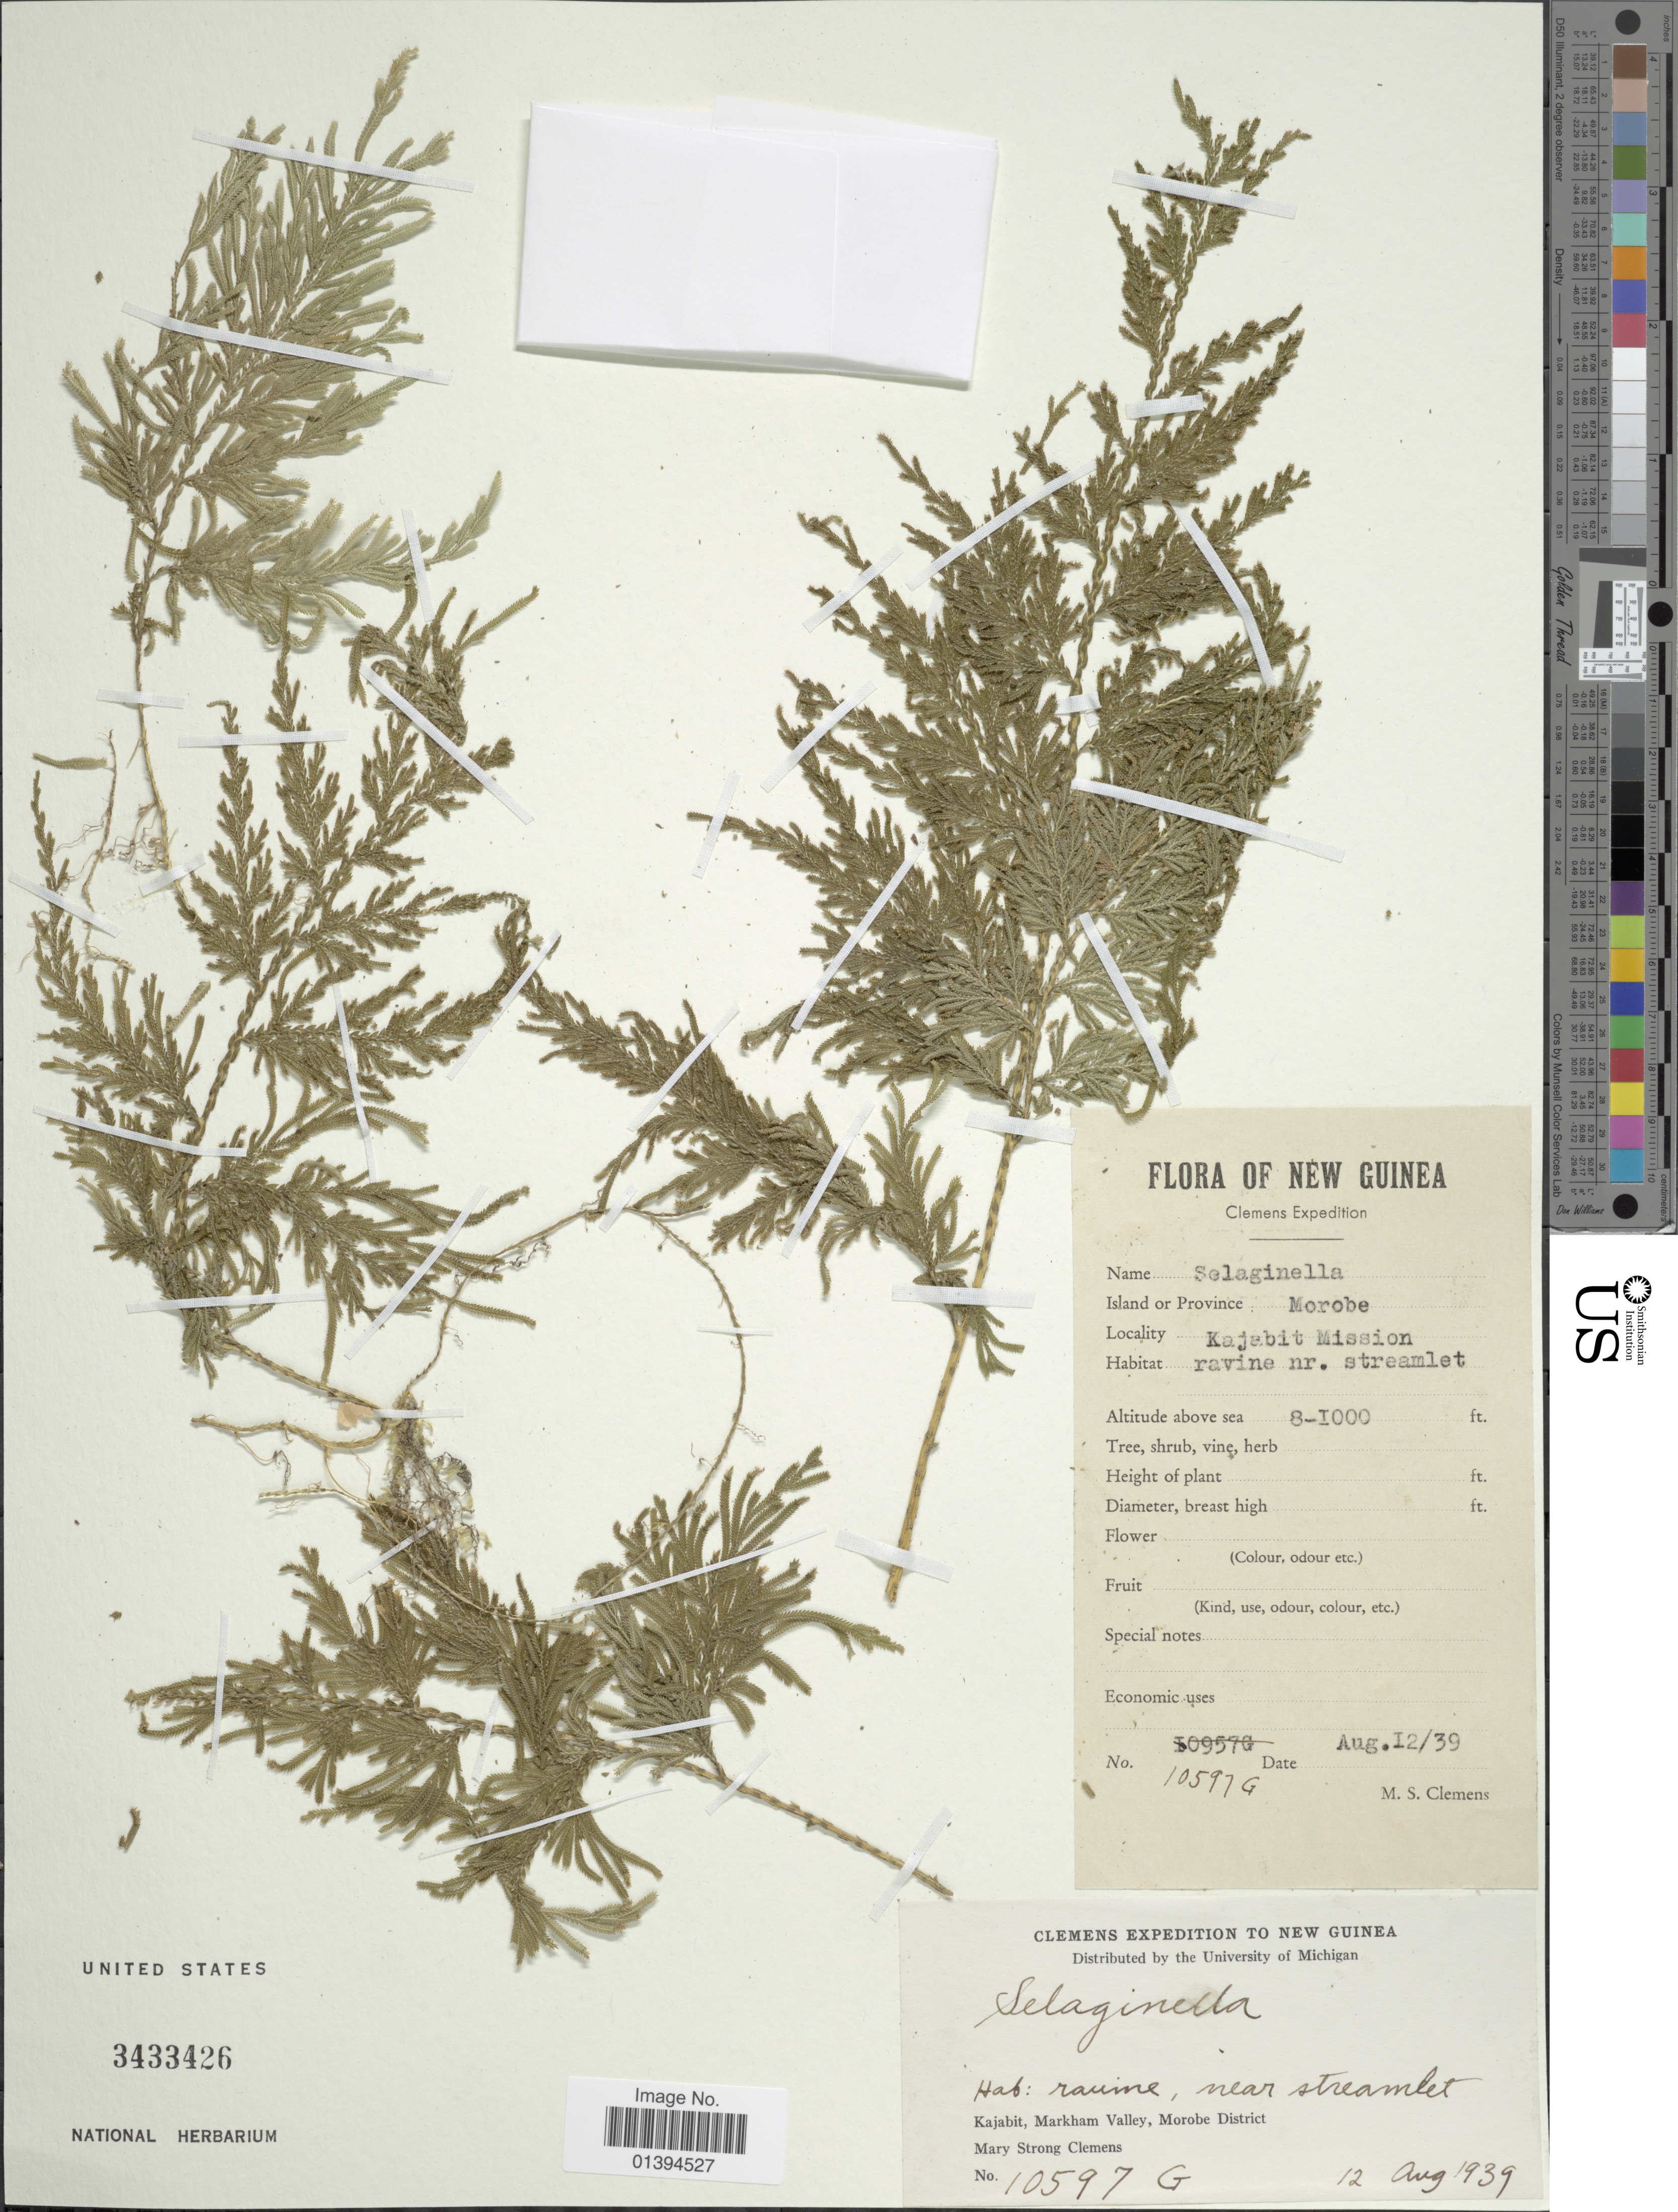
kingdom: Plantae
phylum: Tracheophyta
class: Lycopodiopsida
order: Selaginellales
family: Selaginellaceae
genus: Selaginella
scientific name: Selaginella sp.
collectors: M. S. Clemens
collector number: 10597G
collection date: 1939-08-12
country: Papua New Guinea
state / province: Morobe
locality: New Guinea, Kajabit, Markham Valley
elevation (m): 244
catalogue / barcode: US 3433426